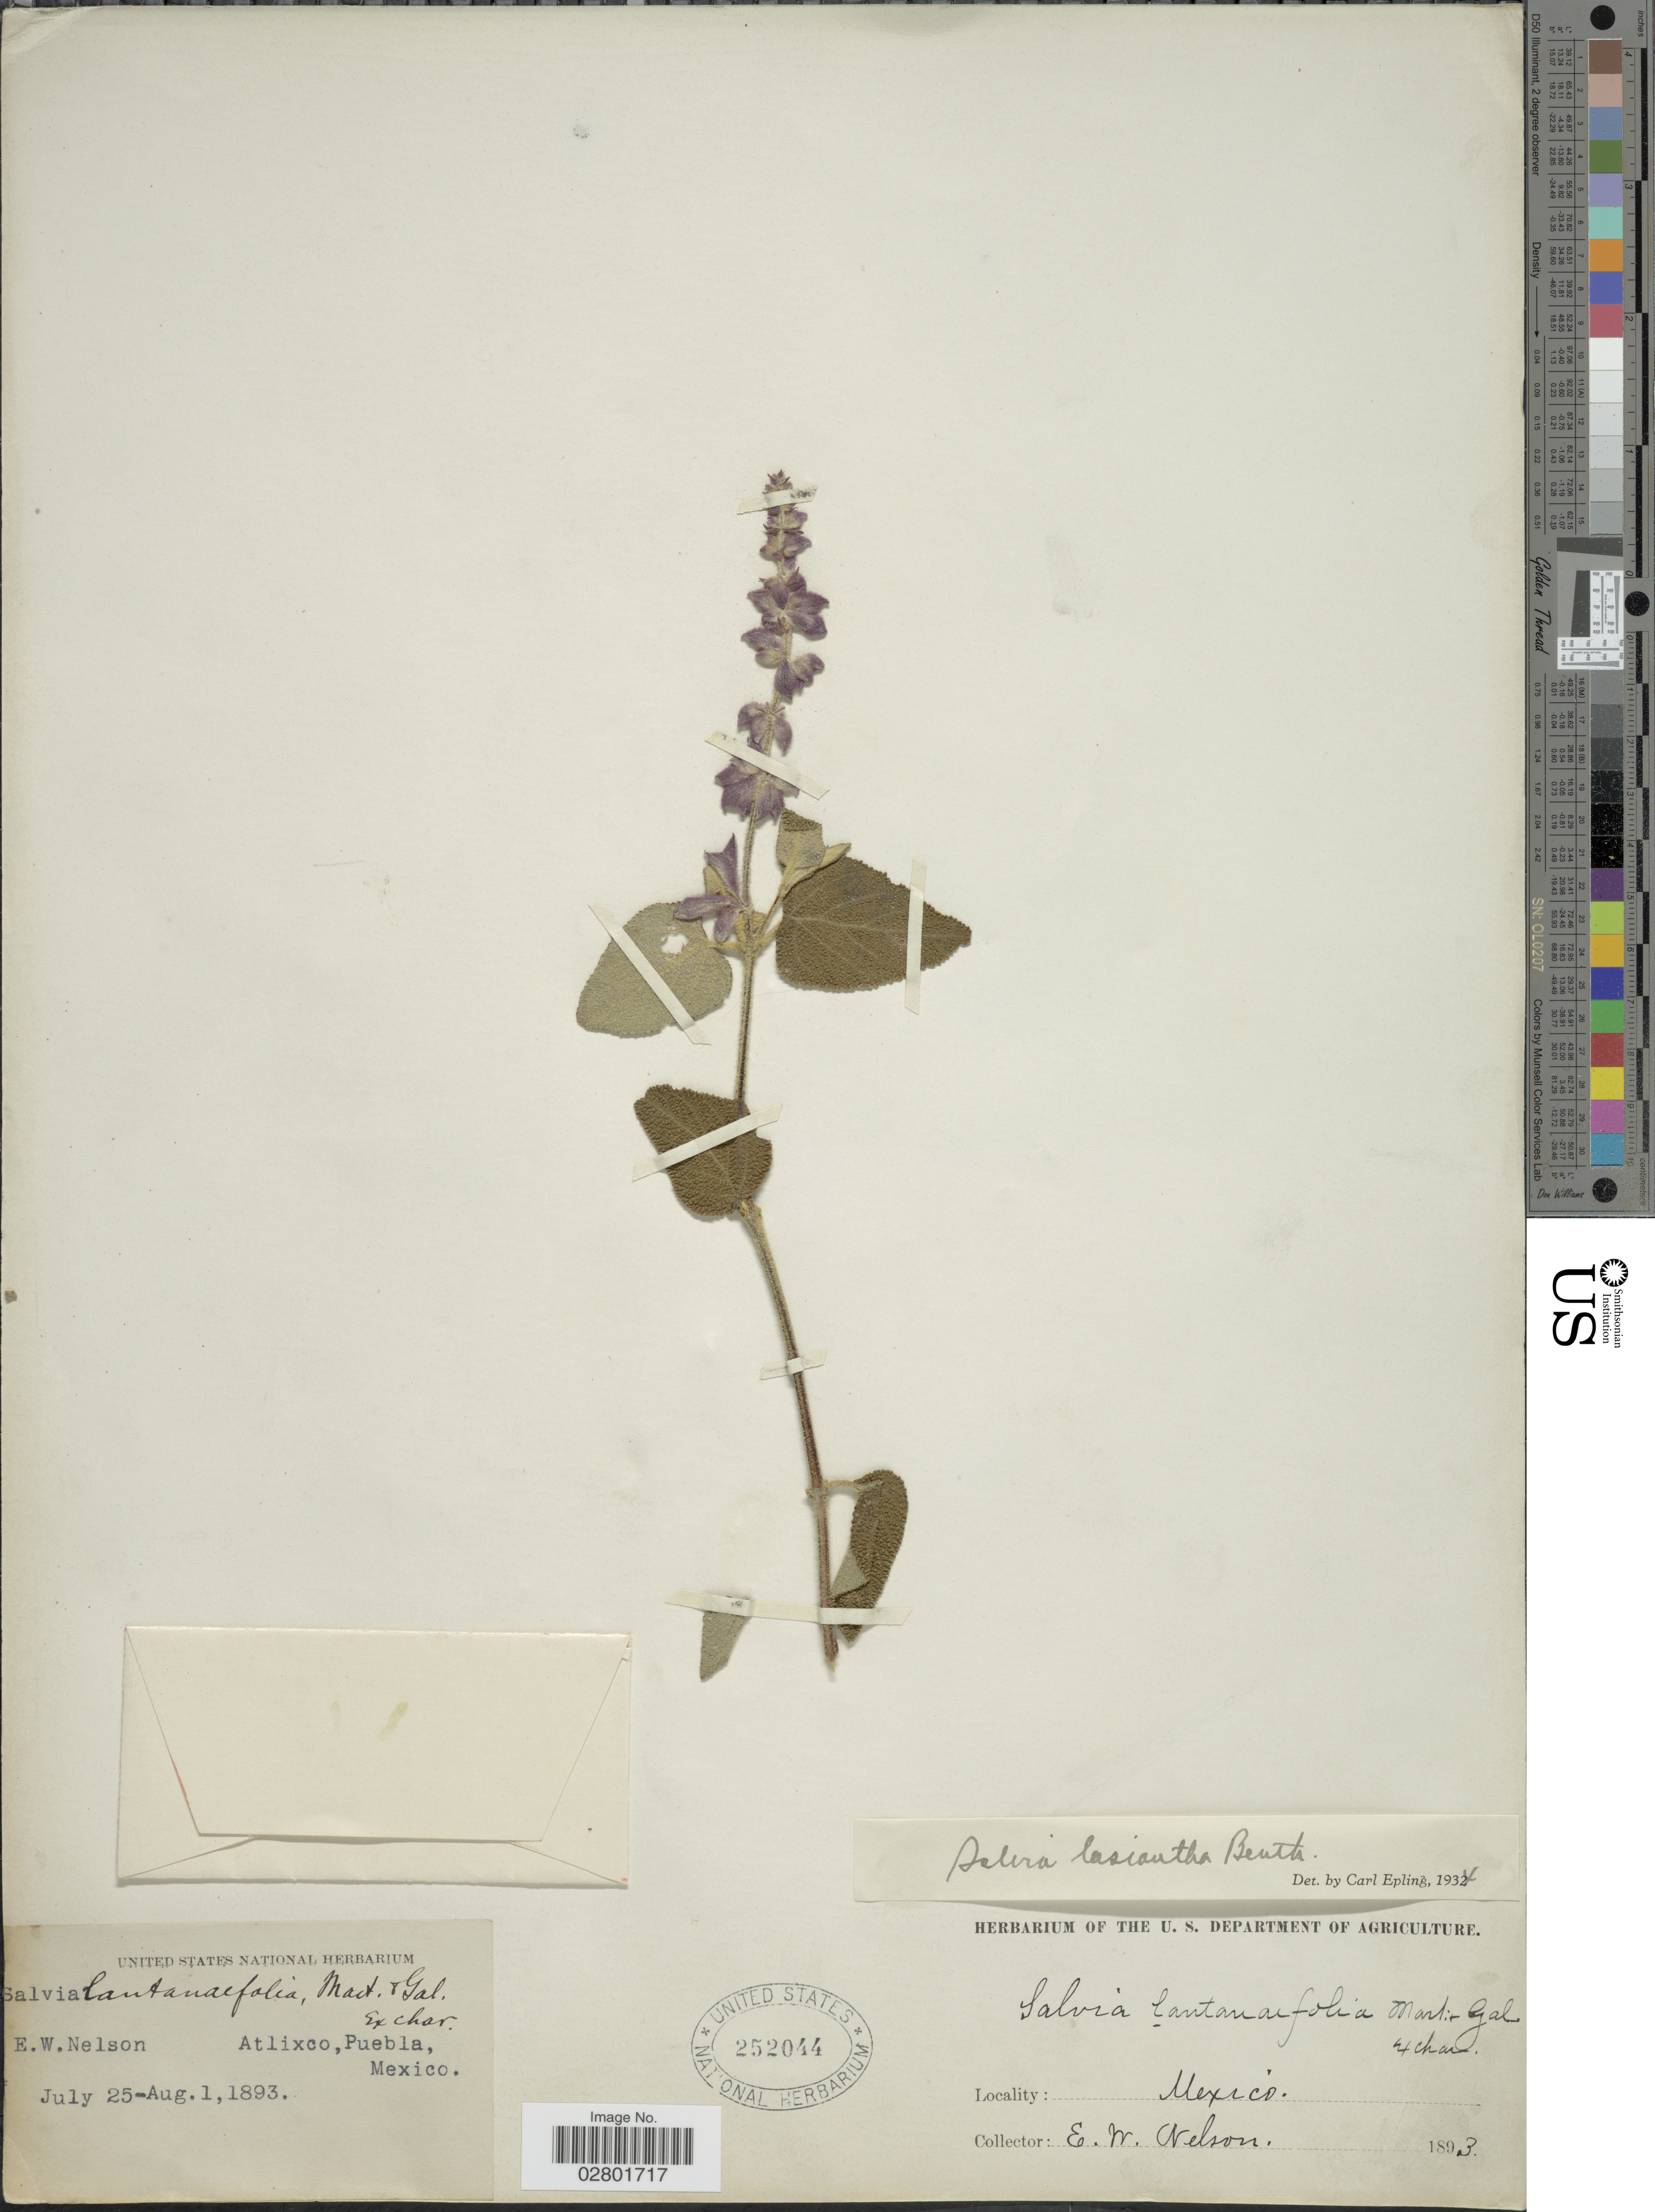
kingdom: Plantae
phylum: Tracheophyta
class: Magnoliopsida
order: Lamiales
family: Lamiaceae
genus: Salvia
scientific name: Salvia lasiantha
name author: Benth.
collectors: E. W. Nelson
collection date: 1893-07-25/1893-08-01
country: Mexico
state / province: Puebla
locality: Atlixco.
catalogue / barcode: US 252044